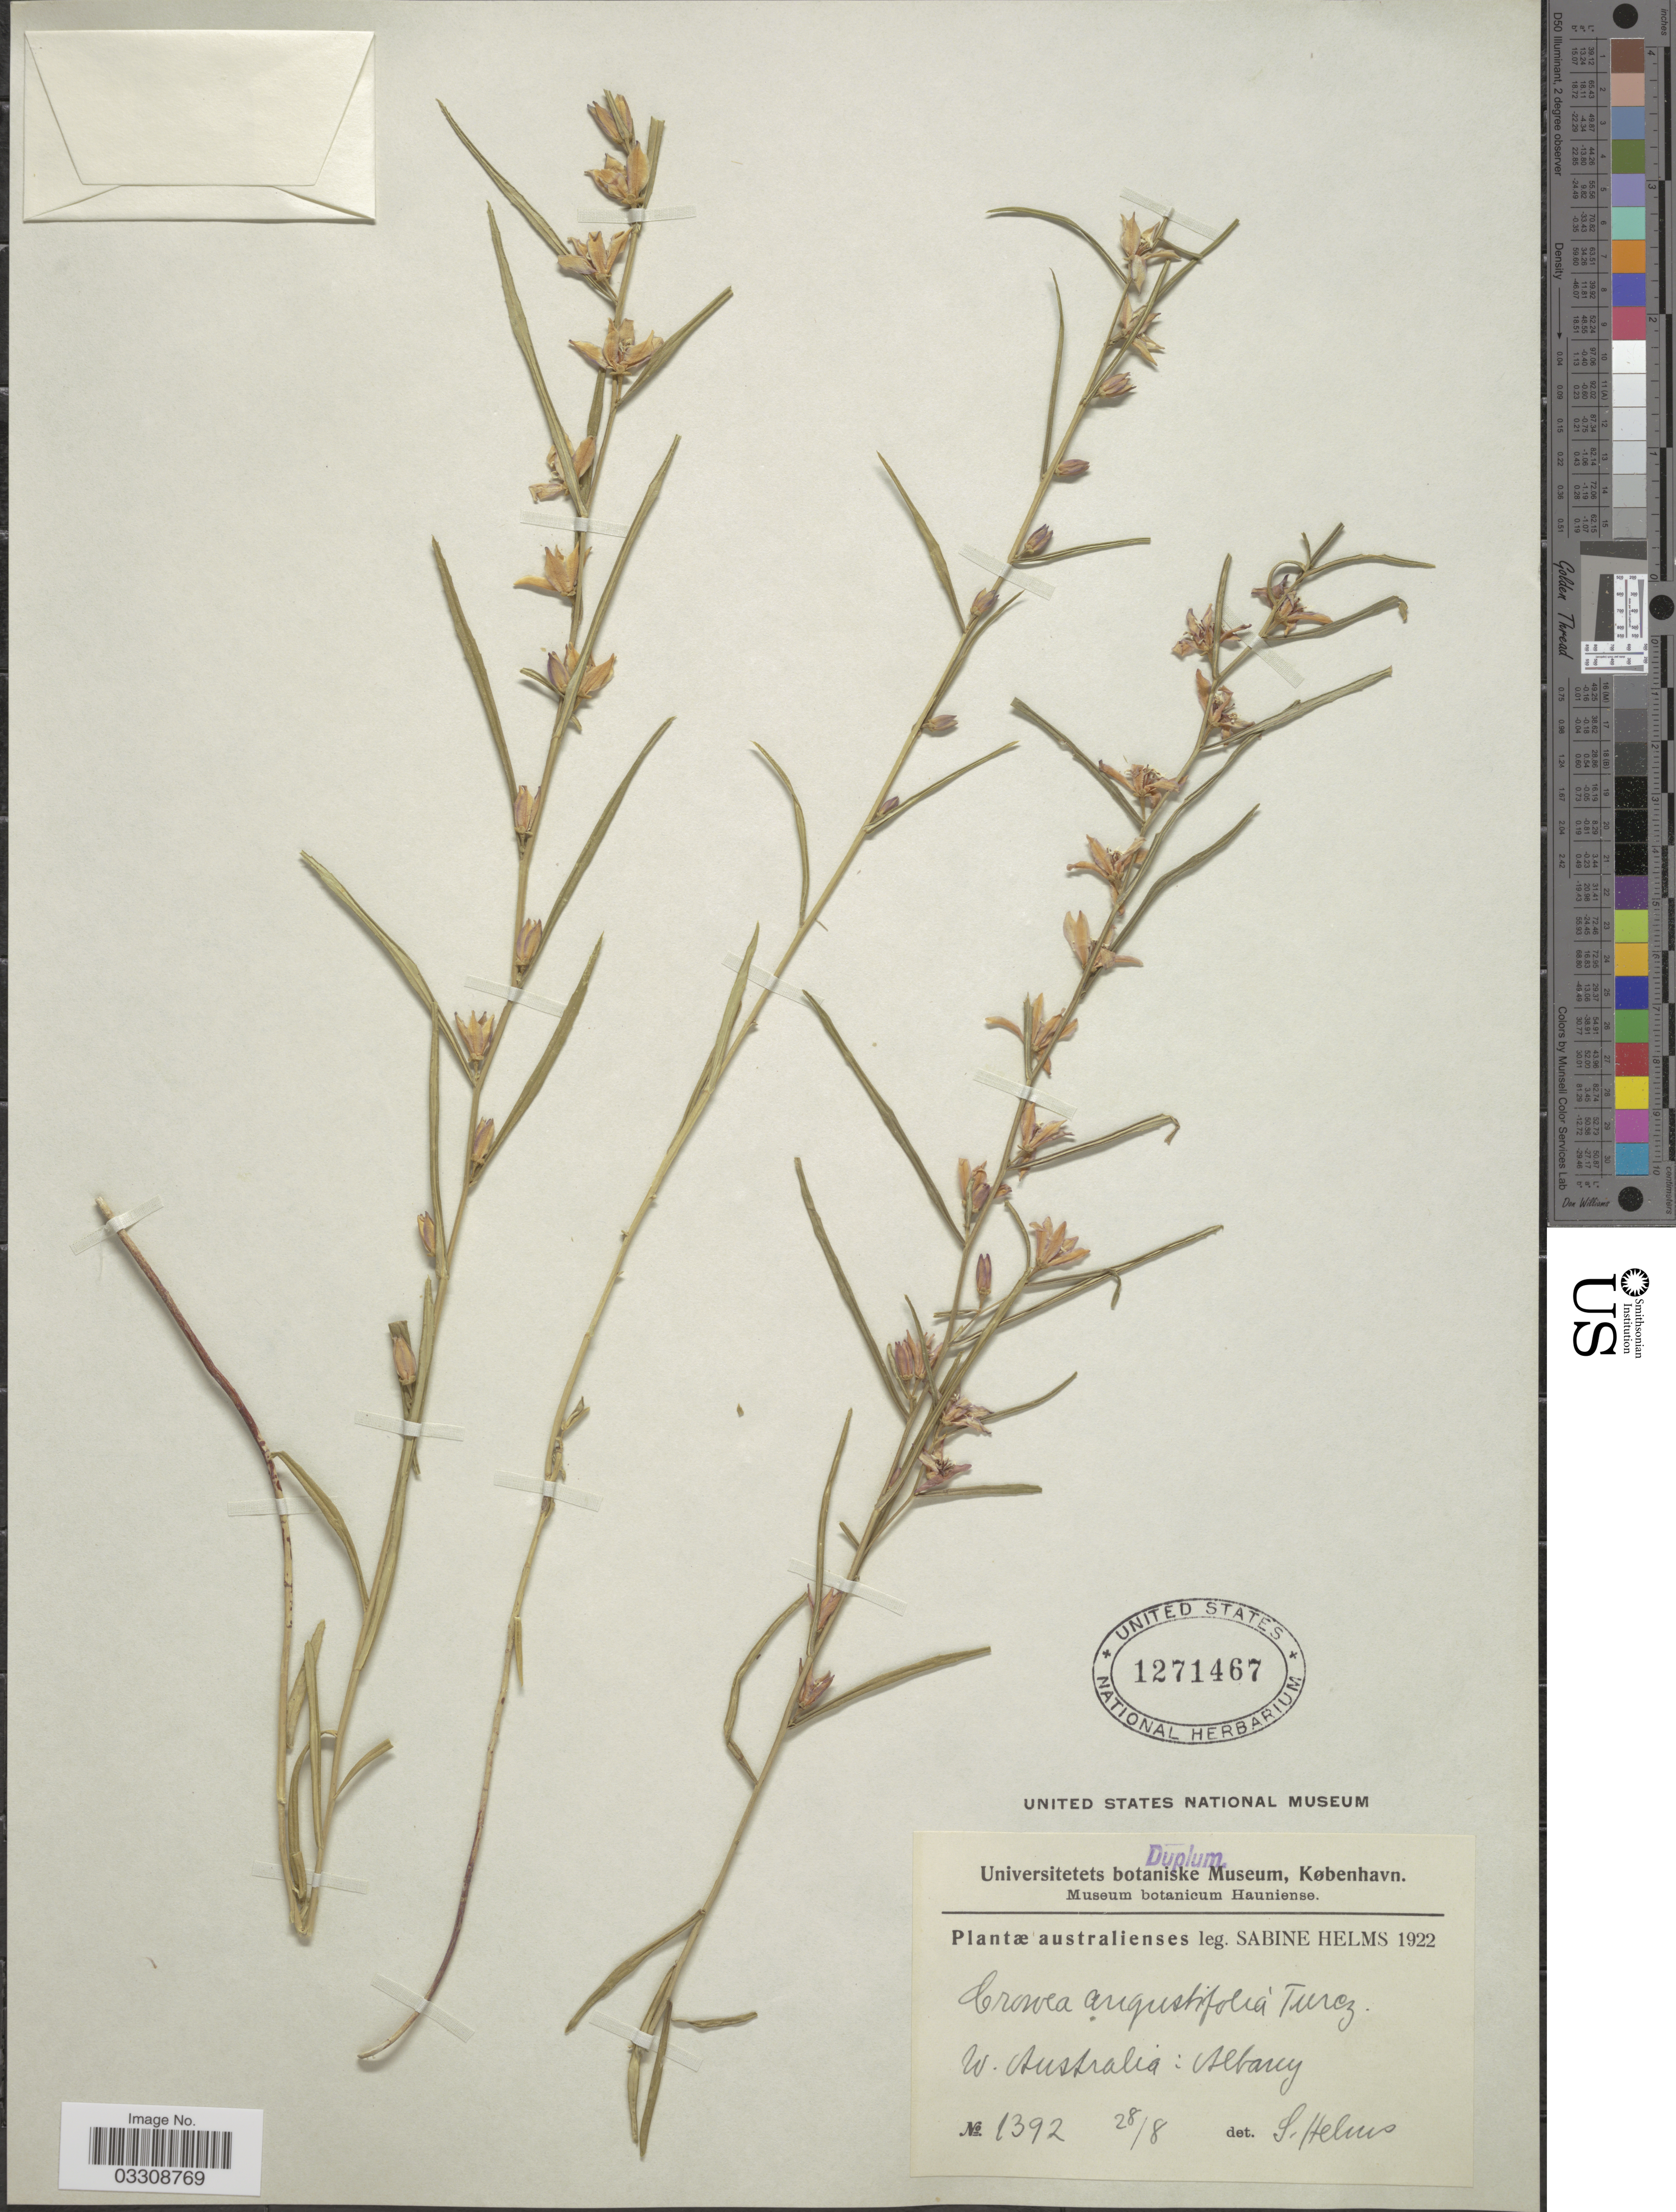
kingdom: Plantae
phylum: Tracheophyta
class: Magnoliopsida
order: Sapindales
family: Rutaceae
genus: Crowea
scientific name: Crowea angustifolia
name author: Sm.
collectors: S. Helms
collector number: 1392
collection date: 1922-08-28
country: Australia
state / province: Western Australia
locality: W. Australia: Albany.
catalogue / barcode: US 1271467